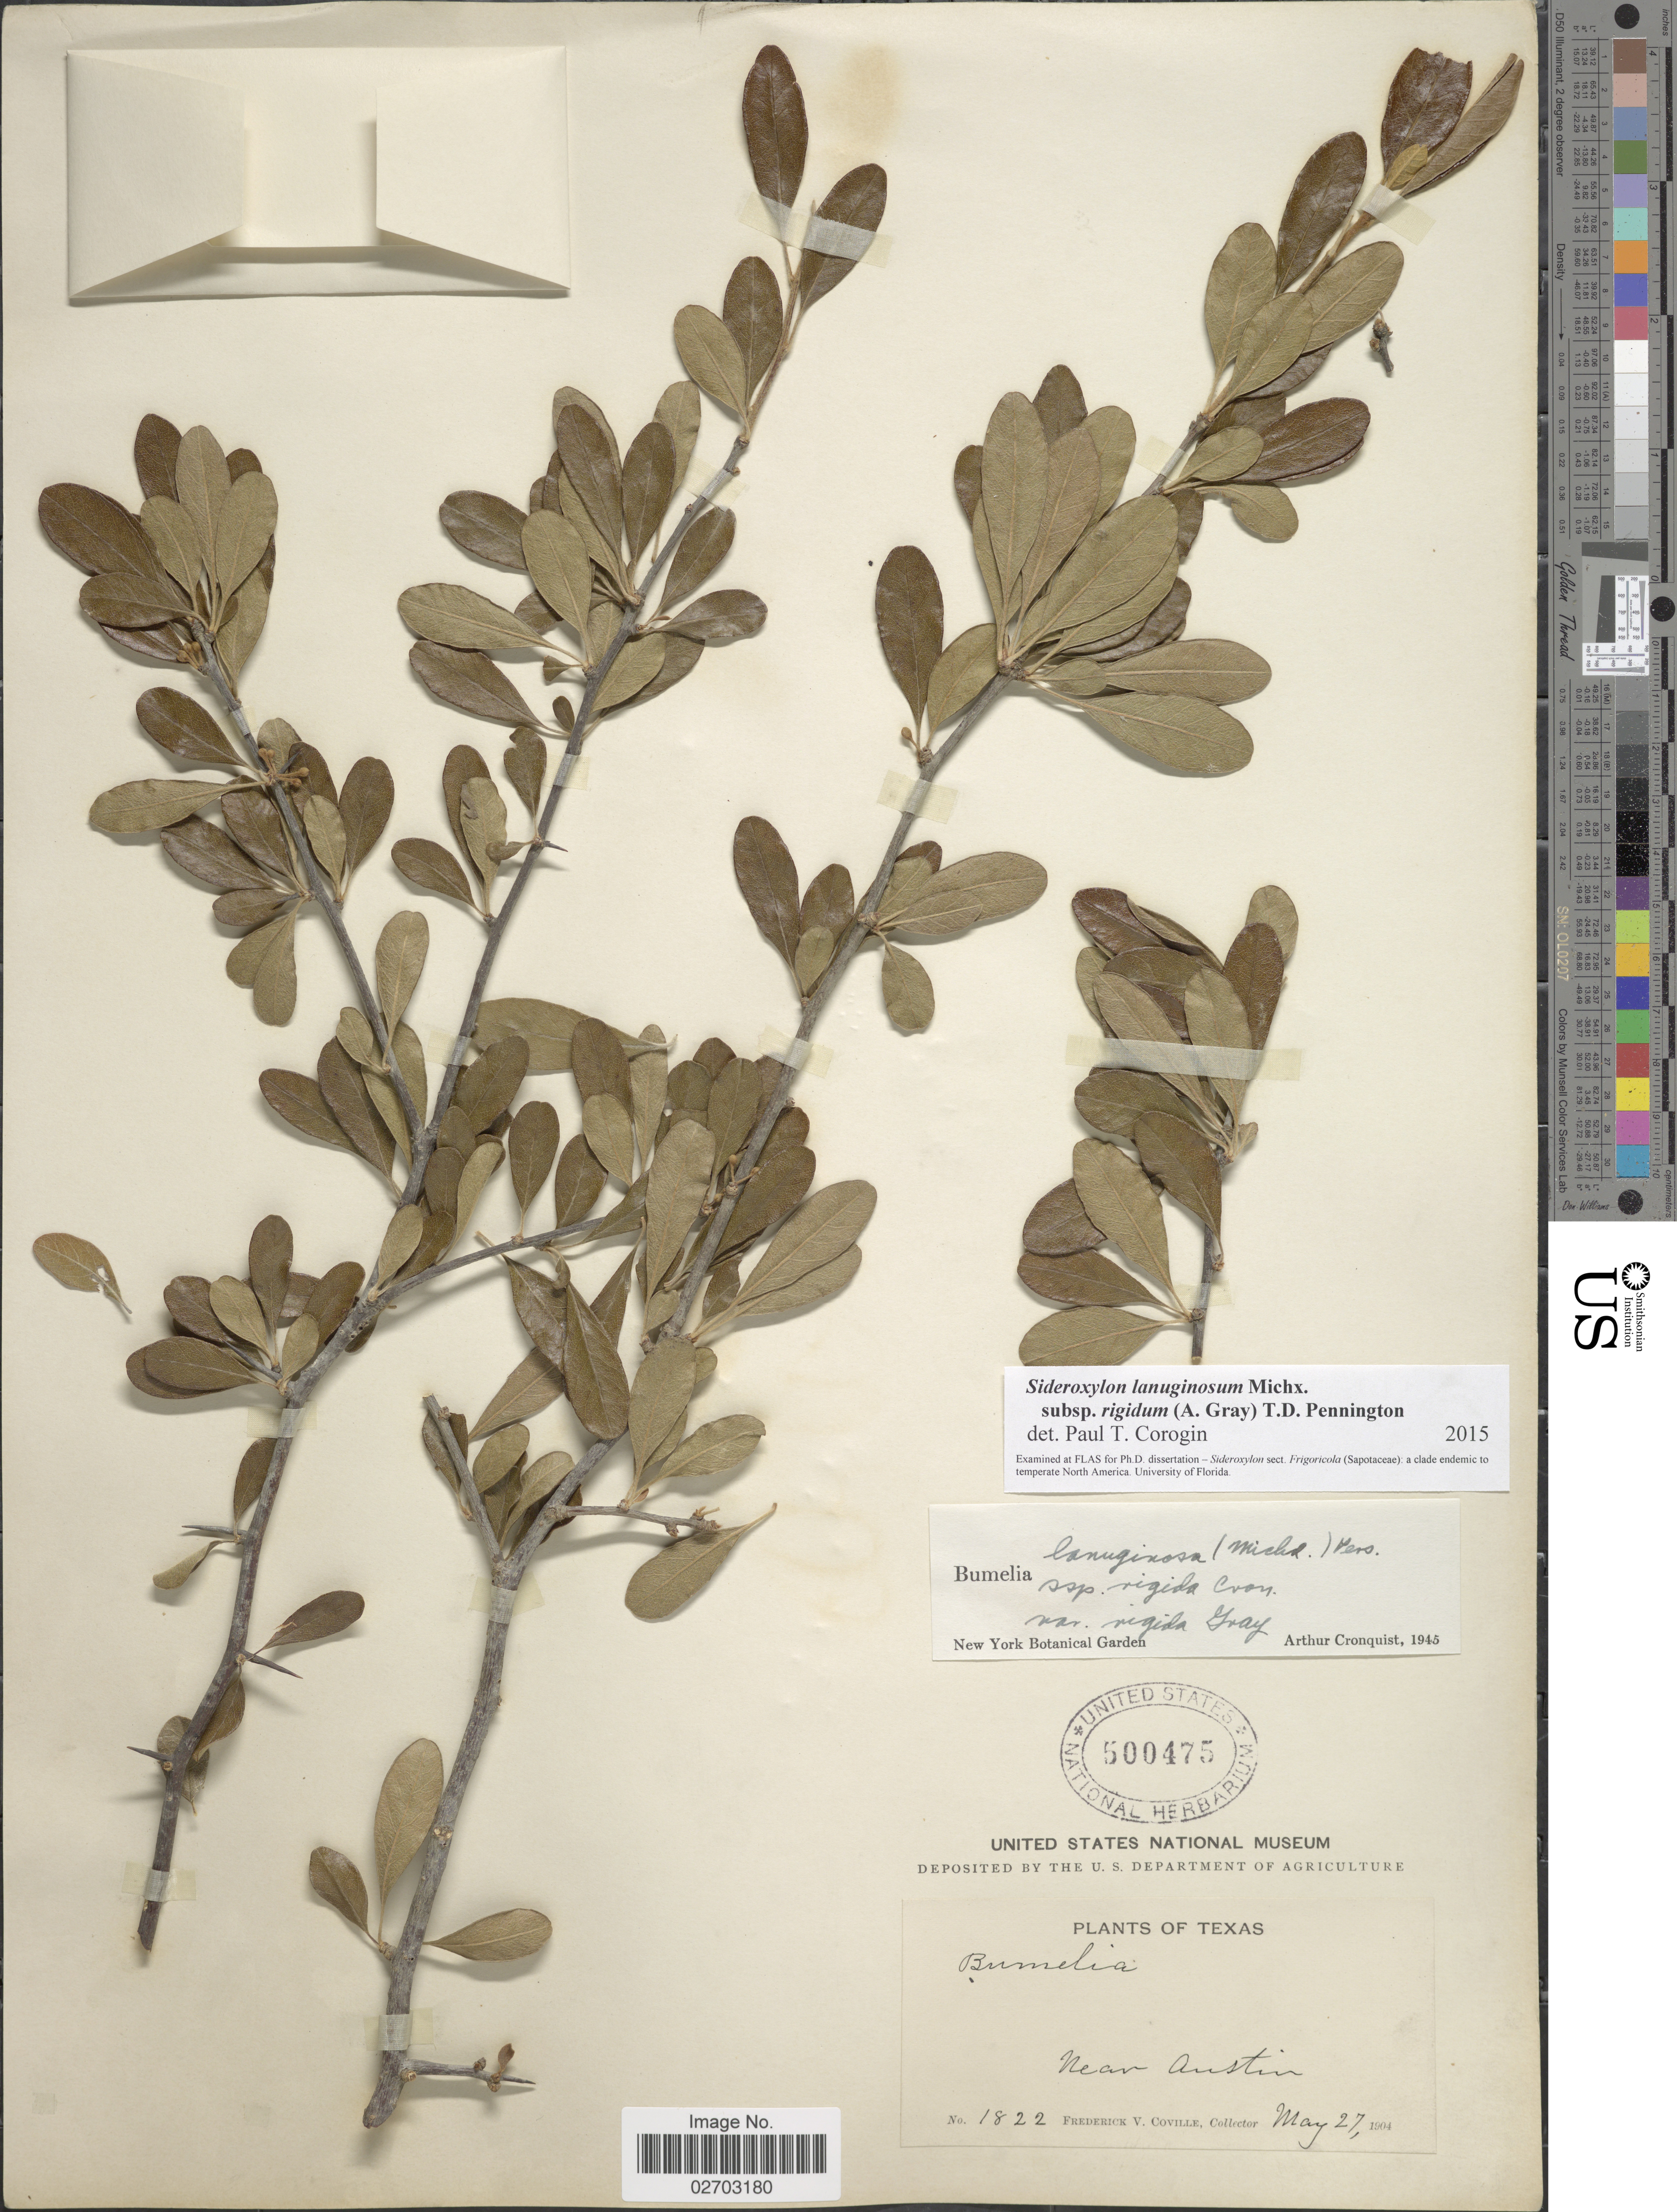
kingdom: Plantae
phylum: Tracheophyta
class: Magnoliopsida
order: Ericales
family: Sapotaceae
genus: Sideroxylon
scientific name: Sideroxylon lanuginosum subsp. rigidum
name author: (A. Gray) T.D. Penn.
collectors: F. V. Coville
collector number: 1822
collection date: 1904-05-27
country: United States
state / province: Texas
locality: Near Austin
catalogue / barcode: US 500475